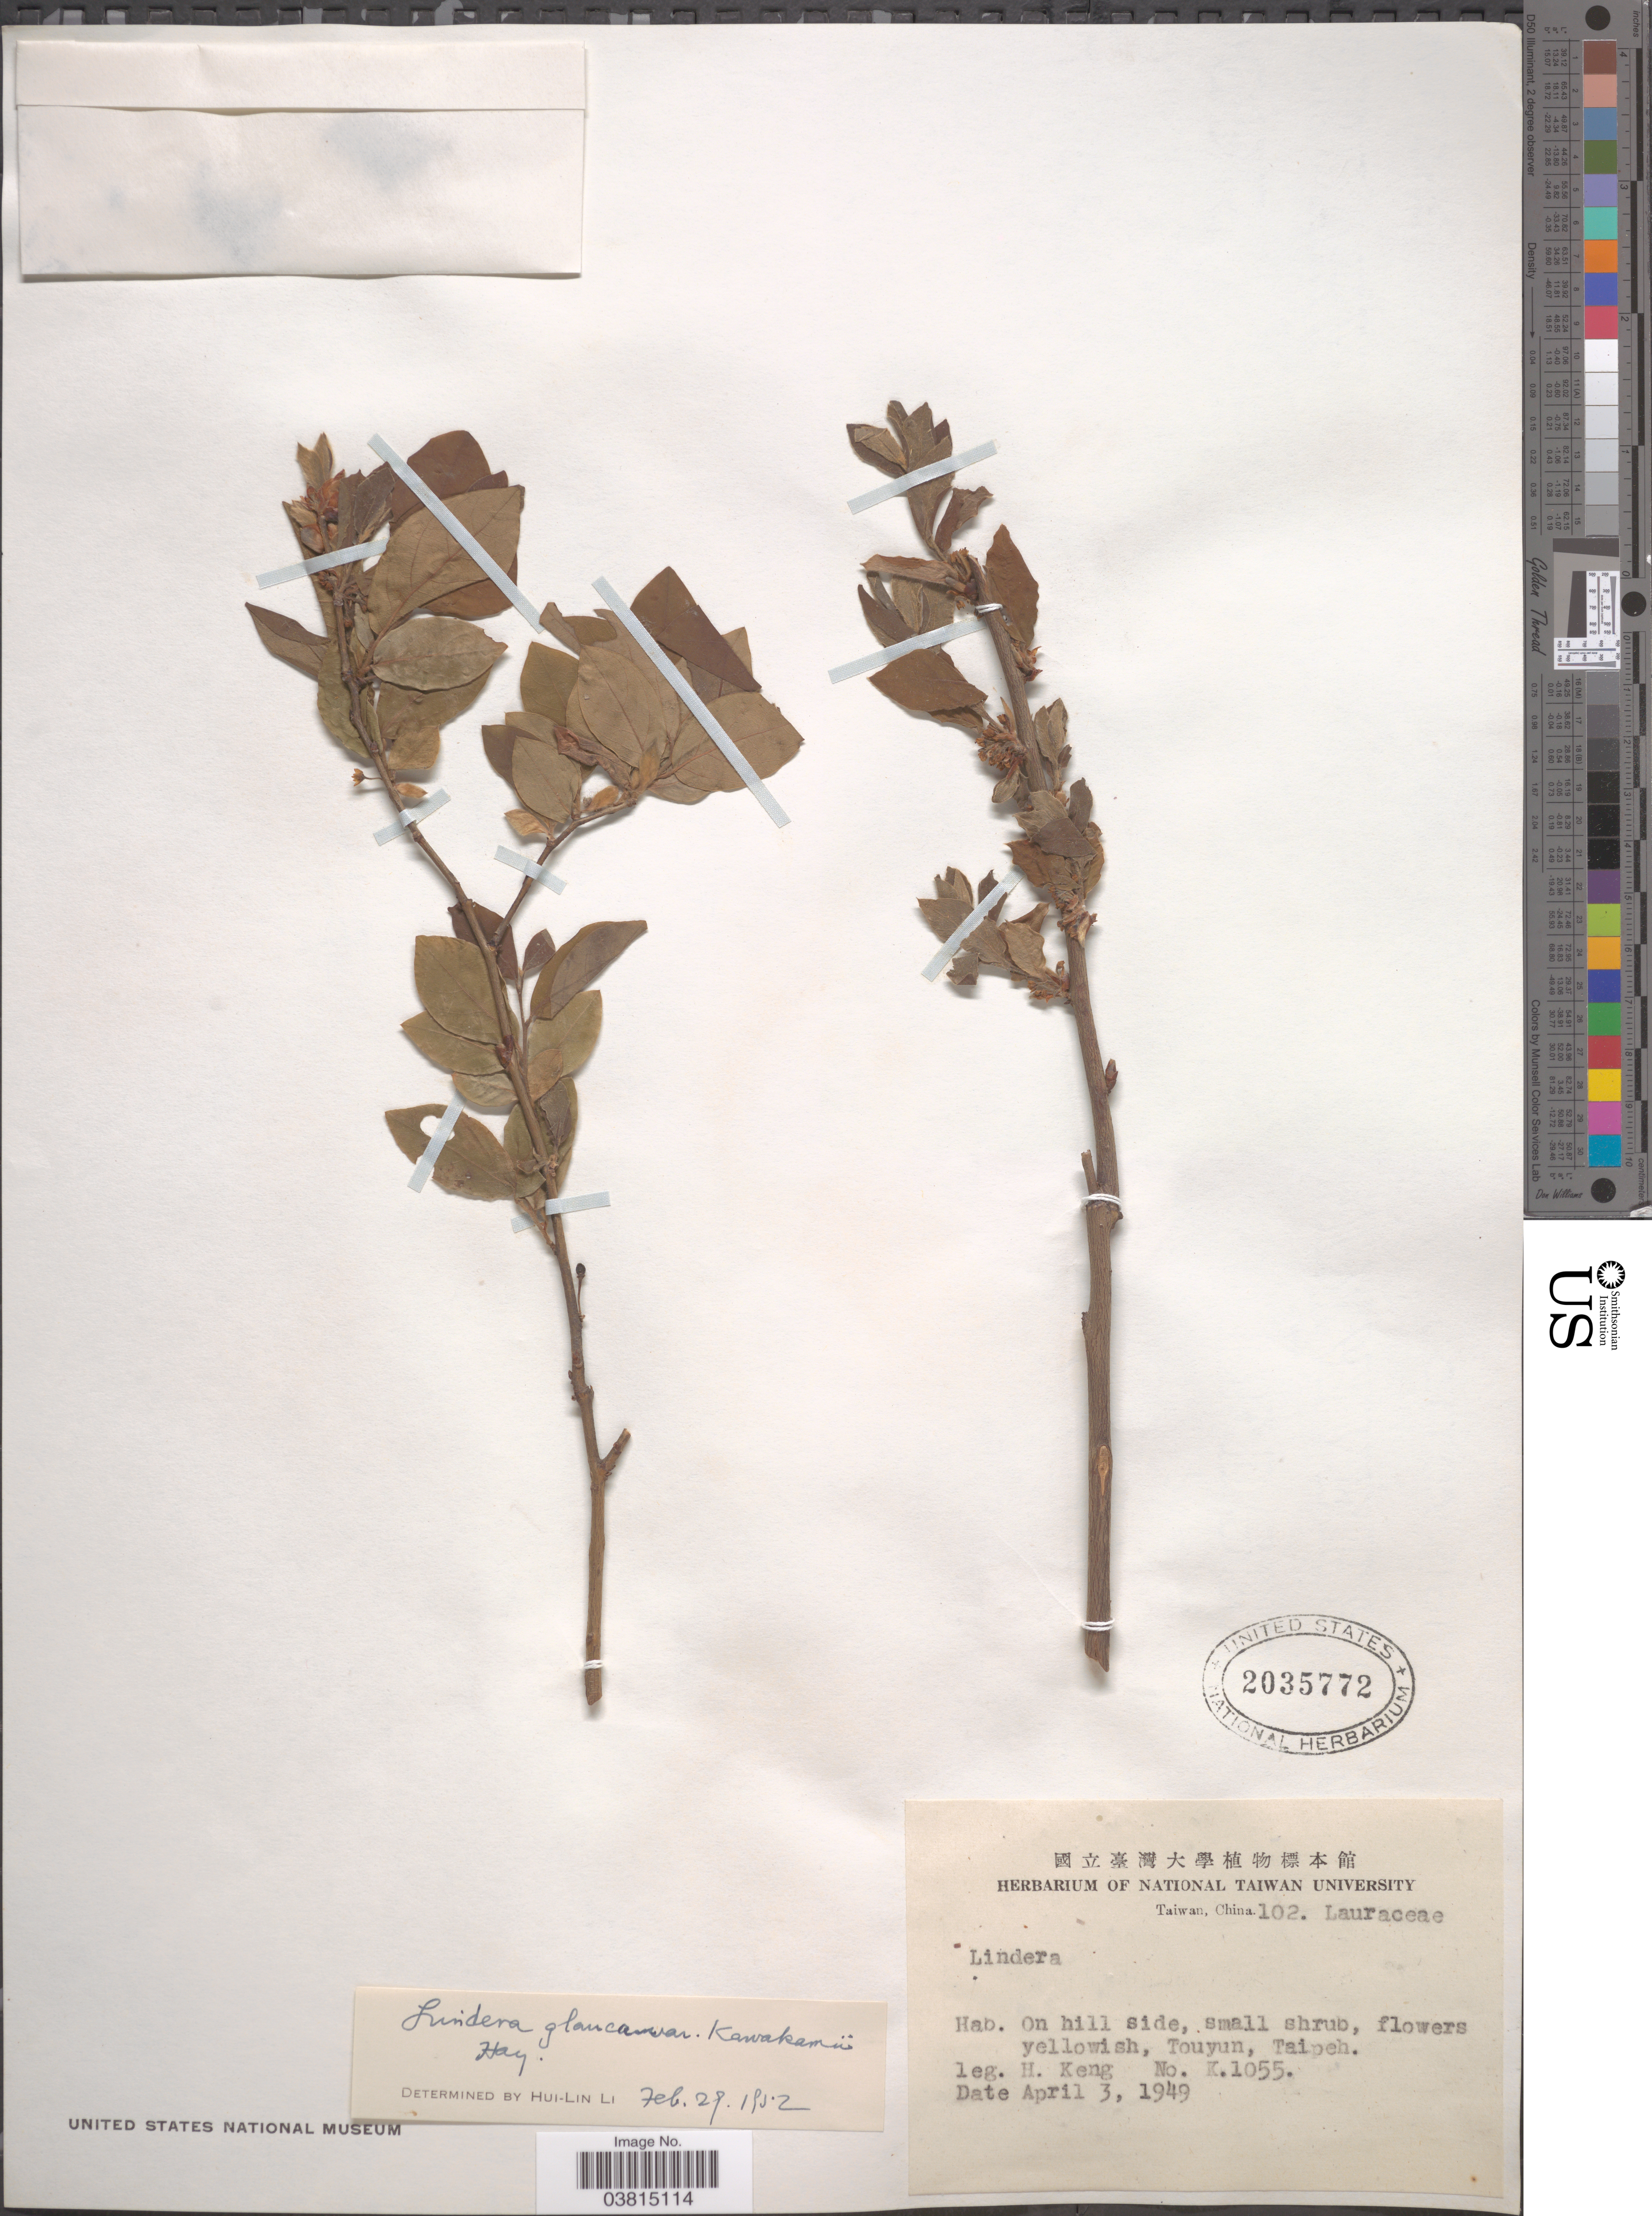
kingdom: Plantae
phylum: Tracheophyta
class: Magnoliopsida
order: Laurales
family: Lauraceae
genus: Lindera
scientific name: Lindera glauca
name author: (Siebold & Zucc.) Blume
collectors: H. Keng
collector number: K.1055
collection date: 1949-04-03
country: Taiwan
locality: Toutun, Taipeh.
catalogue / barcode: US 2035772